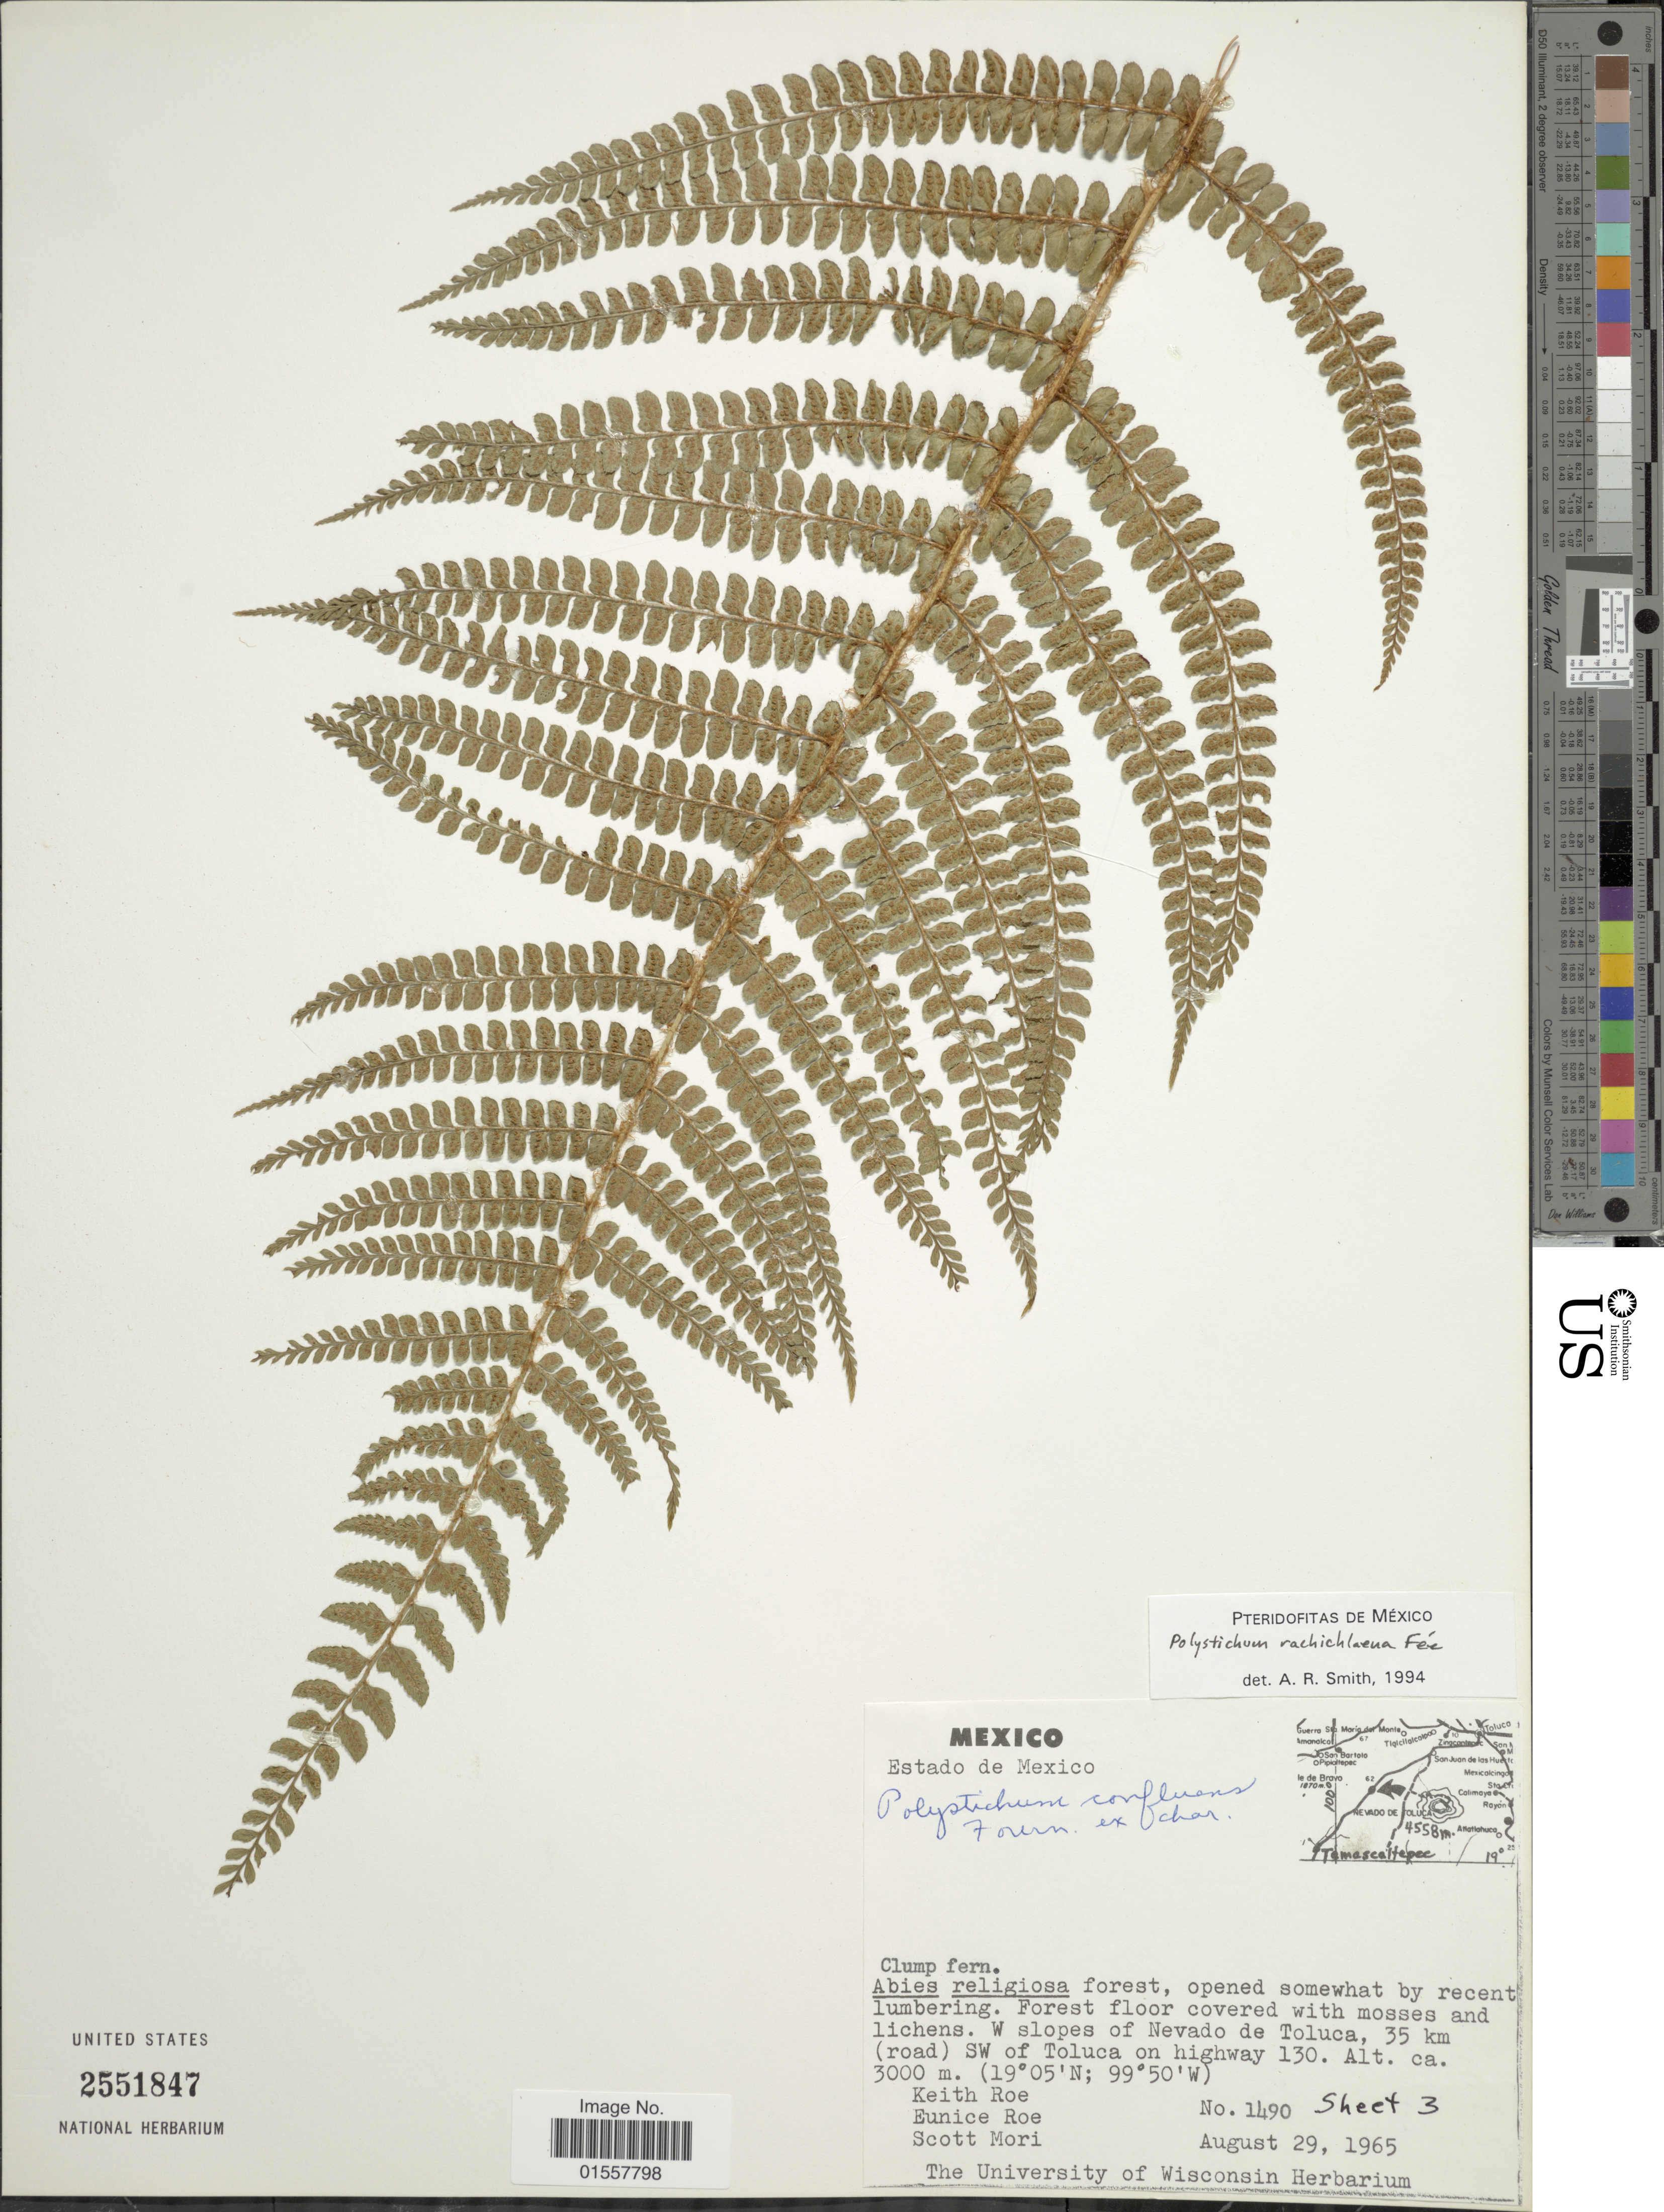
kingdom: Plantae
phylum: Tracheophyta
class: Polypodiopsida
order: Polypodiales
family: Dryopteridaceae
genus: Polystichum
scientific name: Polystichum rachichlaena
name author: Fée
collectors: K. E. Roe, E. Roe & S. Mori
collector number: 1490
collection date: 1965-08-29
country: Mexico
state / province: México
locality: Estado de Mexico, W slopes of Nevado de Toluca, 35 km (road) SW of Toluca on highway 130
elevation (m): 3000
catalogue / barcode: US 2551847